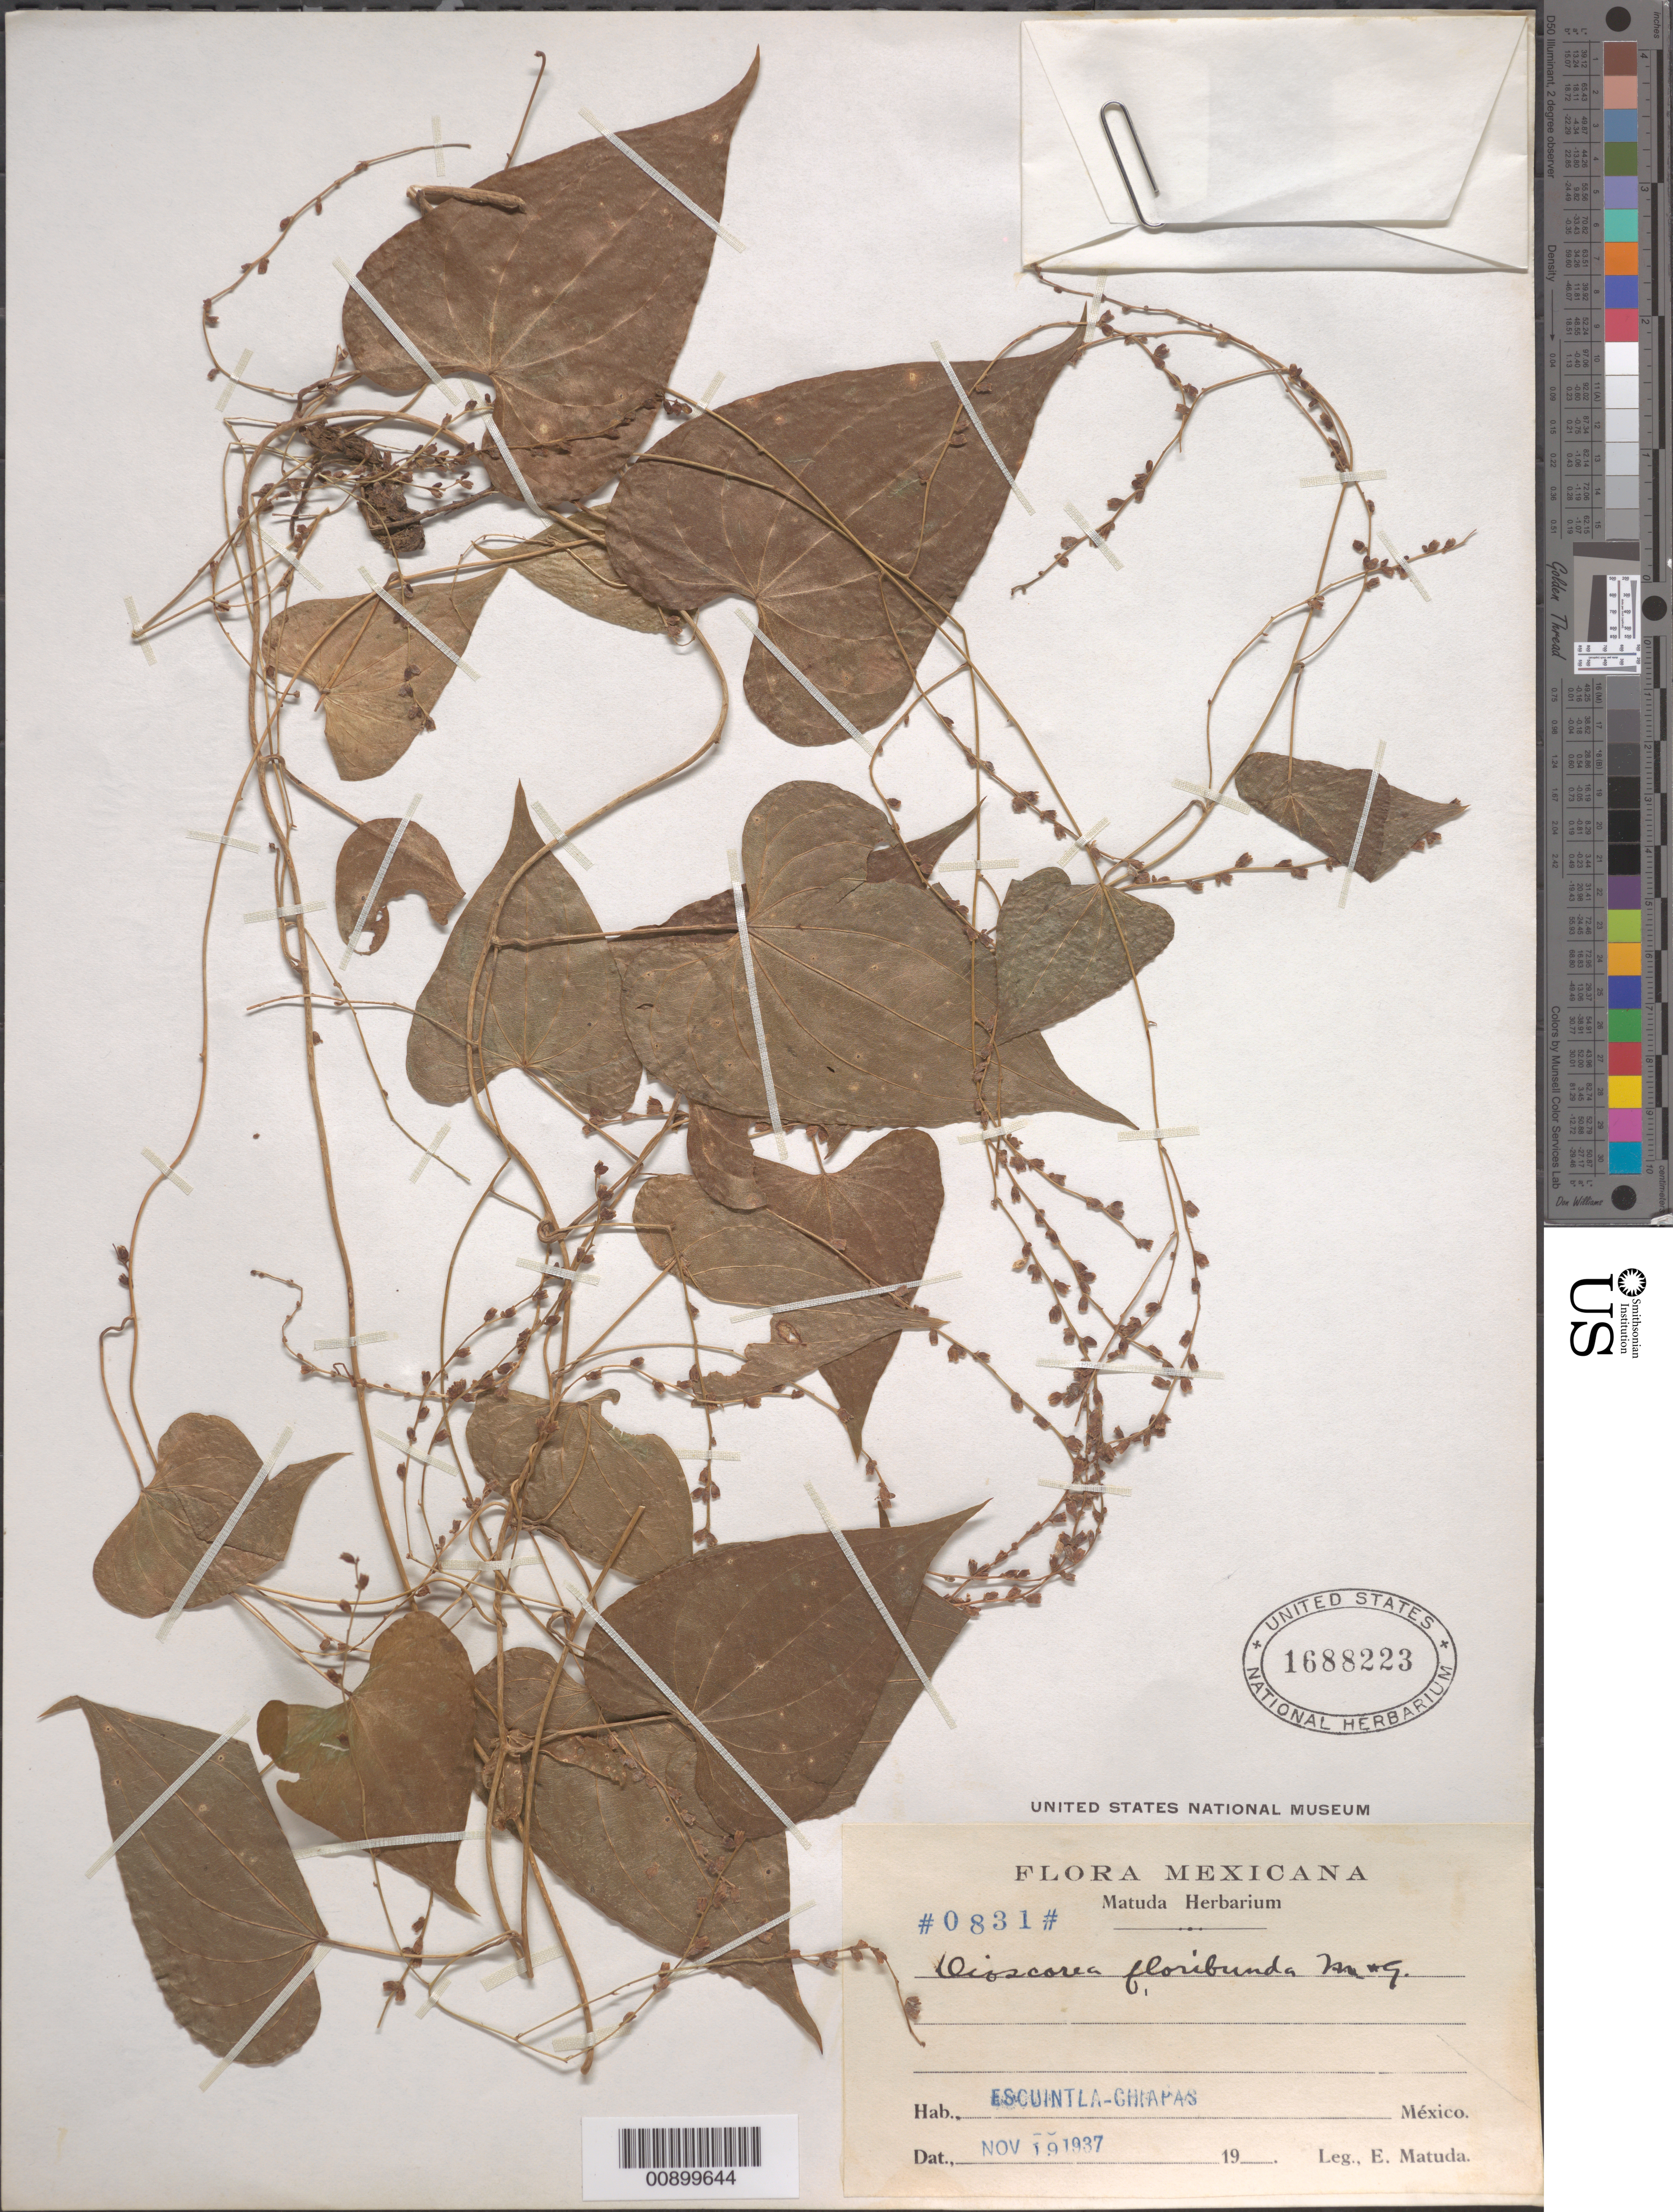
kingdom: Plantae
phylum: Tracheophyta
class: Liliopsida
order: Dioscoreales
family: Dioscoreaceae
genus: Dioscorea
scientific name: Dioscorea floribunda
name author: M. Martens & Galeotti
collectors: E. Matuda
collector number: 0831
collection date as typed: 19 Nov 1937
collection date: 1937-11-19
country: Mexico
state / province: Chiapas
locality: Escuintla - Chiapas.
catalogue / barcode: US 1688223